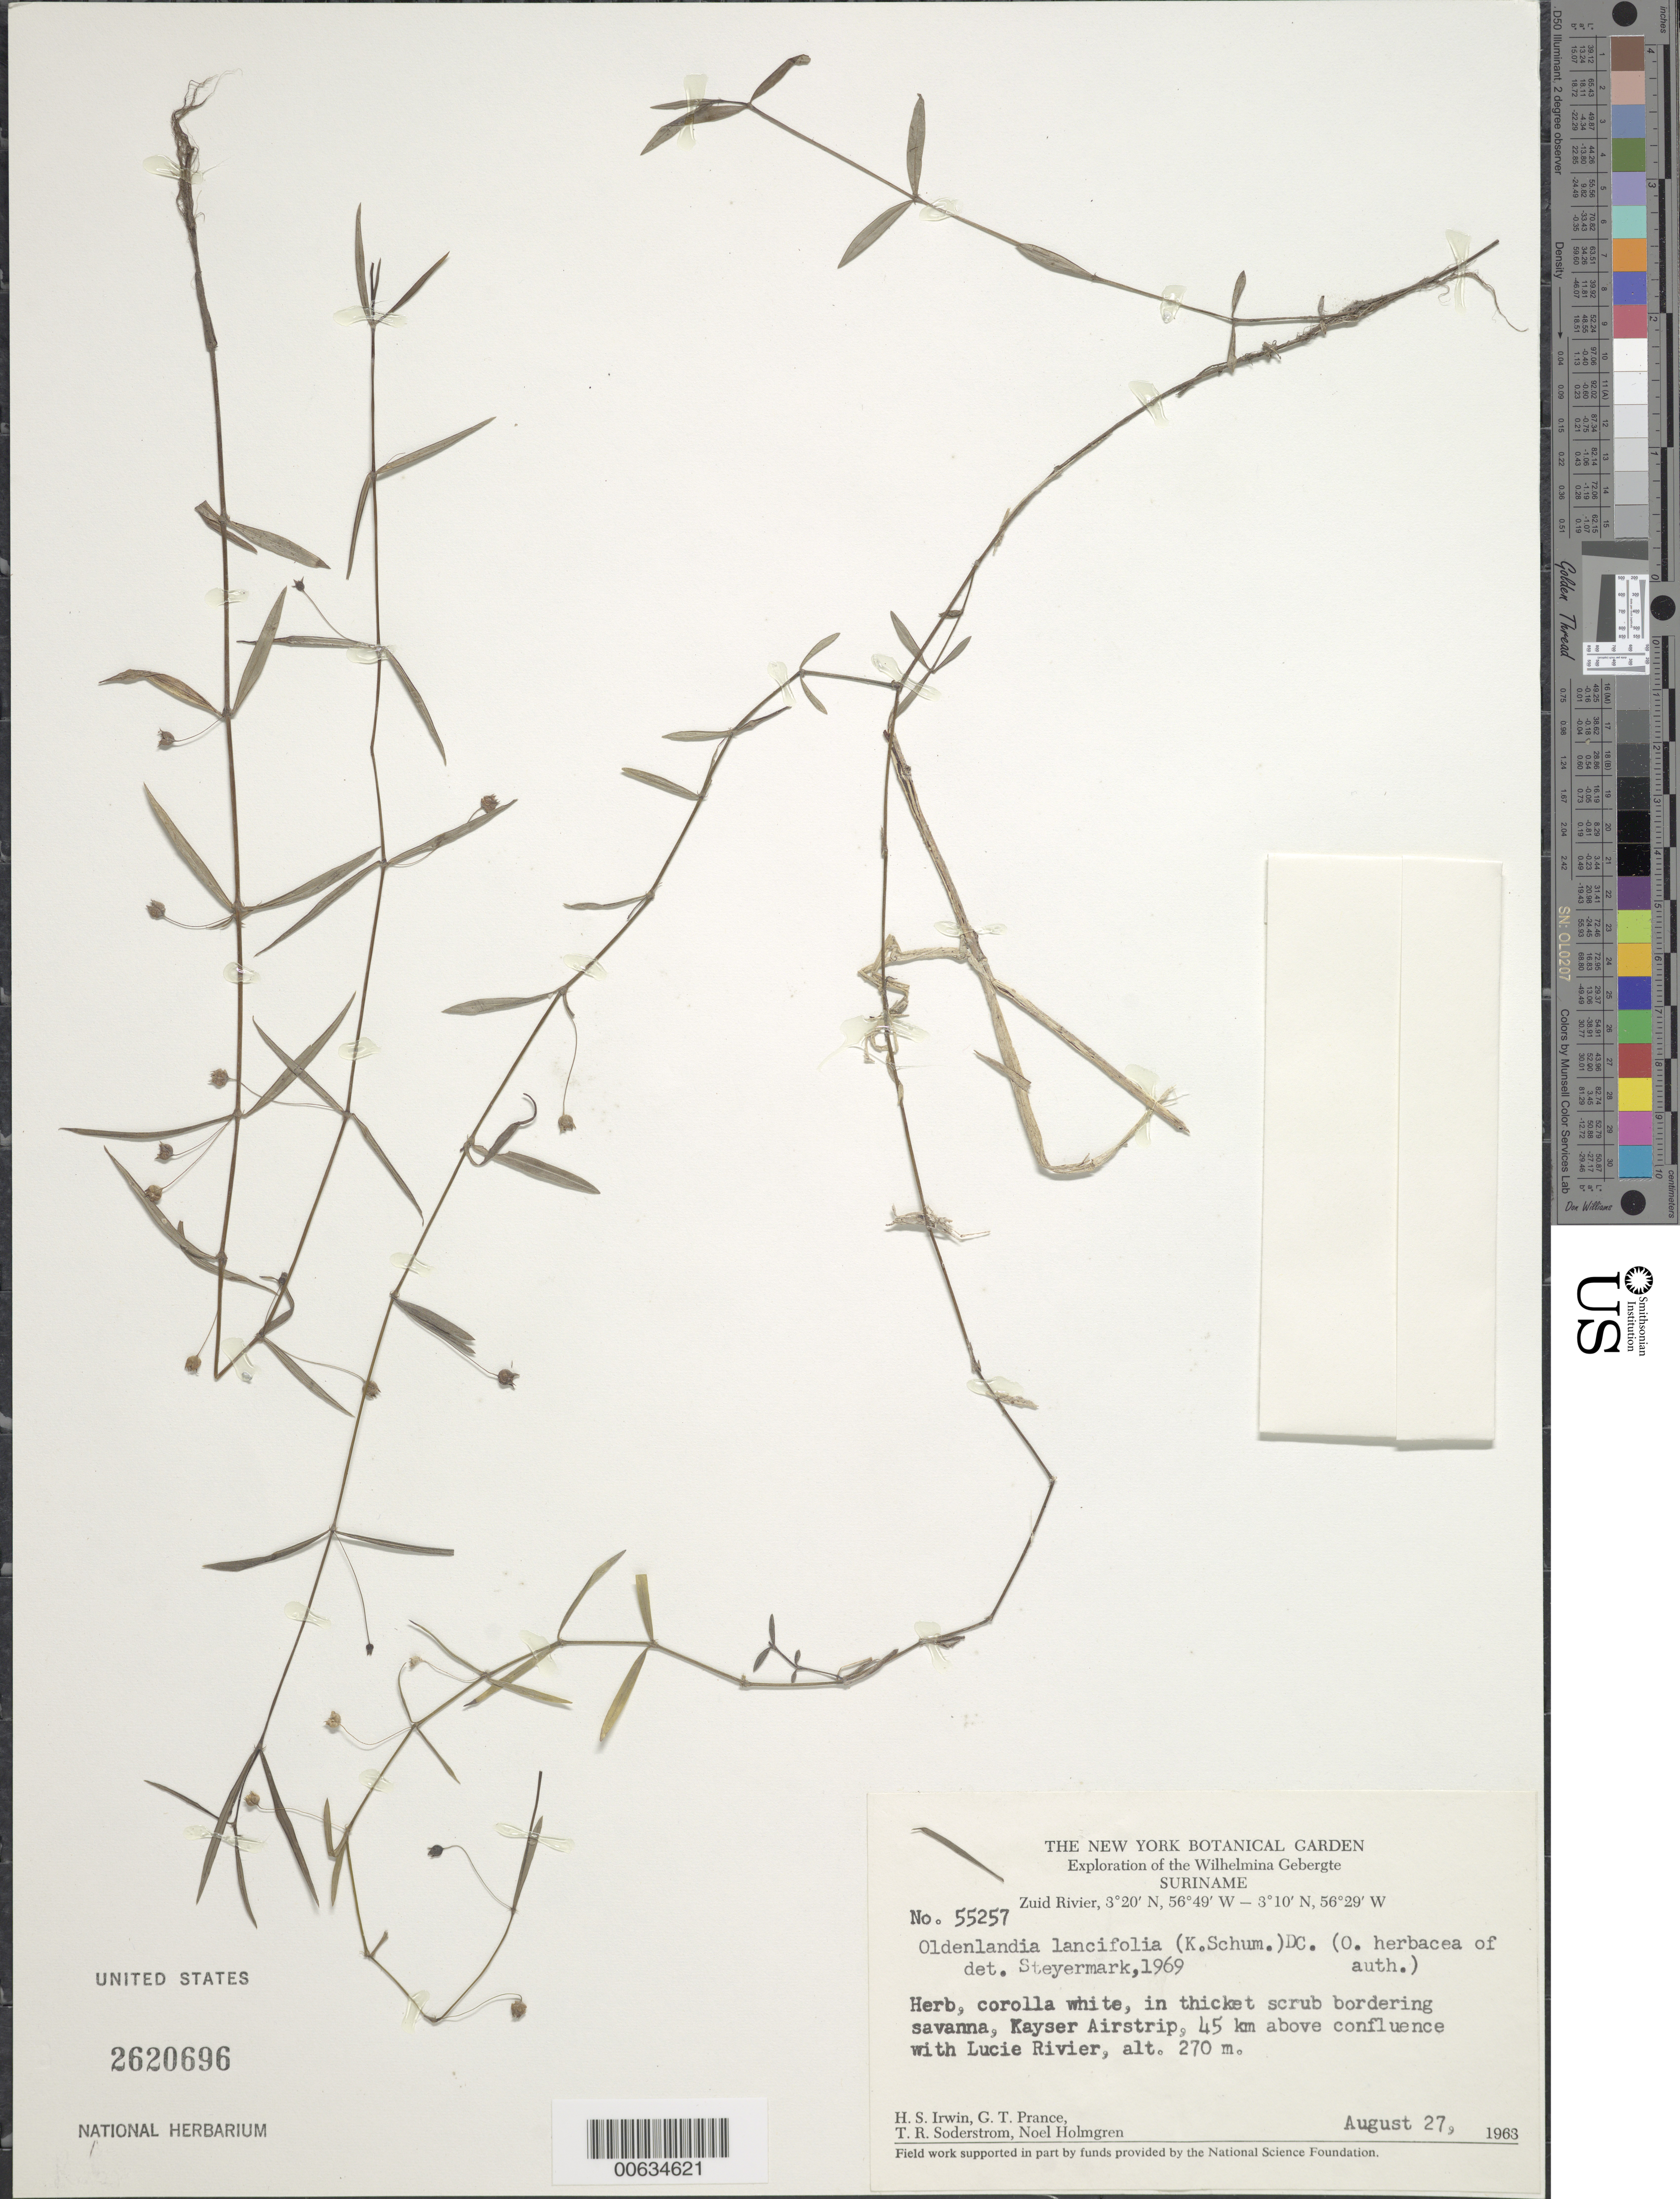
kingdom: Plantae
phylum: Tracheophyta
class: Magnoliopsida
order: Gentianales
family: Rubiaceae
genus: Oldenlandia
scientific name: Oldenlandia lancifolia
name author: (Schumach.) DC.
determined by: Steyermark, Julian A., (VEN)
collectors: H. Irwin, G. T. Prance, T. R. Soderstrom & N. H. Holmgren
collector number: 55257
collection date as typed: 27-Aug-63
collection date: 1963-08-27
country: Suriname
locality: Kayser Airstrip, Zuid R., 45 km above confl. with Lucie R., Wilhelmina Gebergte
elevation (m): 270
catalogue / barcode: US 2620696